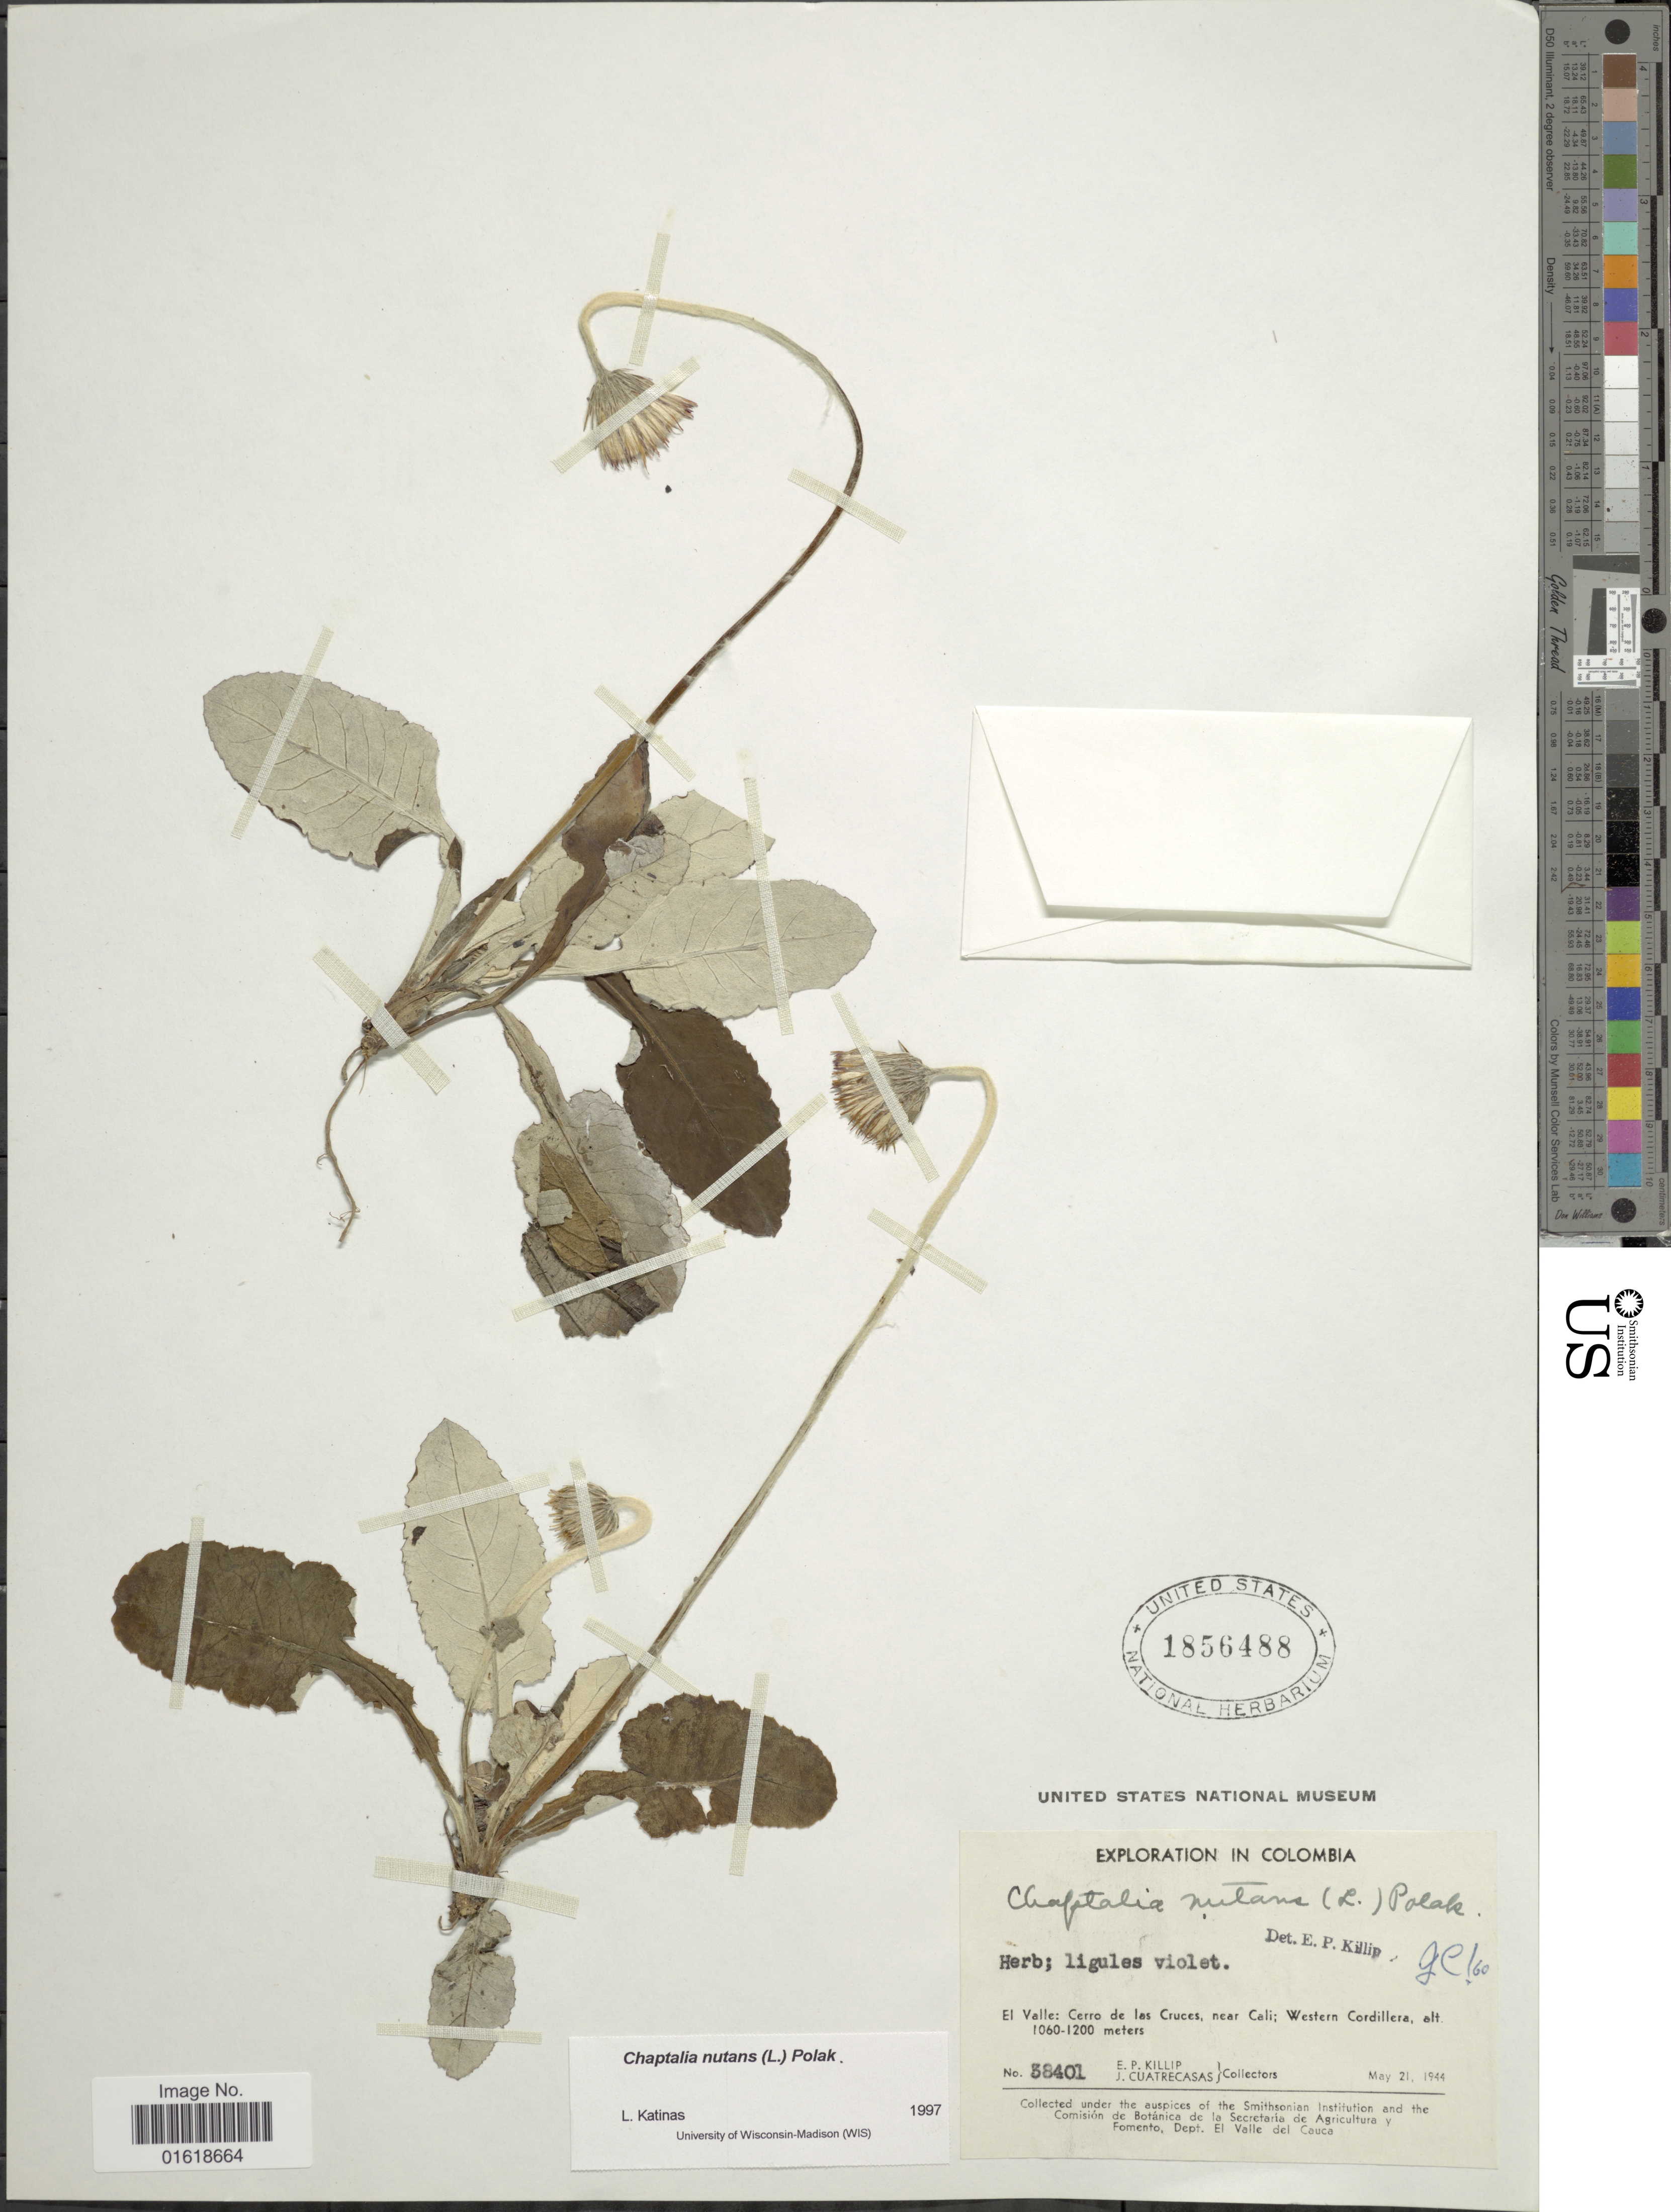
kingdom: Plantae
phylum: Tracheophyta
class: Magnoliopsida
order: Asterales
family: Asteraceae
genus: Chaptalia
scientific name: Chaptalia nutans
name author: (L.) Pol.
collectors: E. P. Killip & J. Cuatrecasas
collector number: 38401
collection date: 1944-05-21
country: Colombia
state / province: Valle del Cauca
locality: El Valle: Cerro de las Cruces, near Cali; Western Cordillera.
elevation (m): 1060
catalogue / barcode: US 1856488